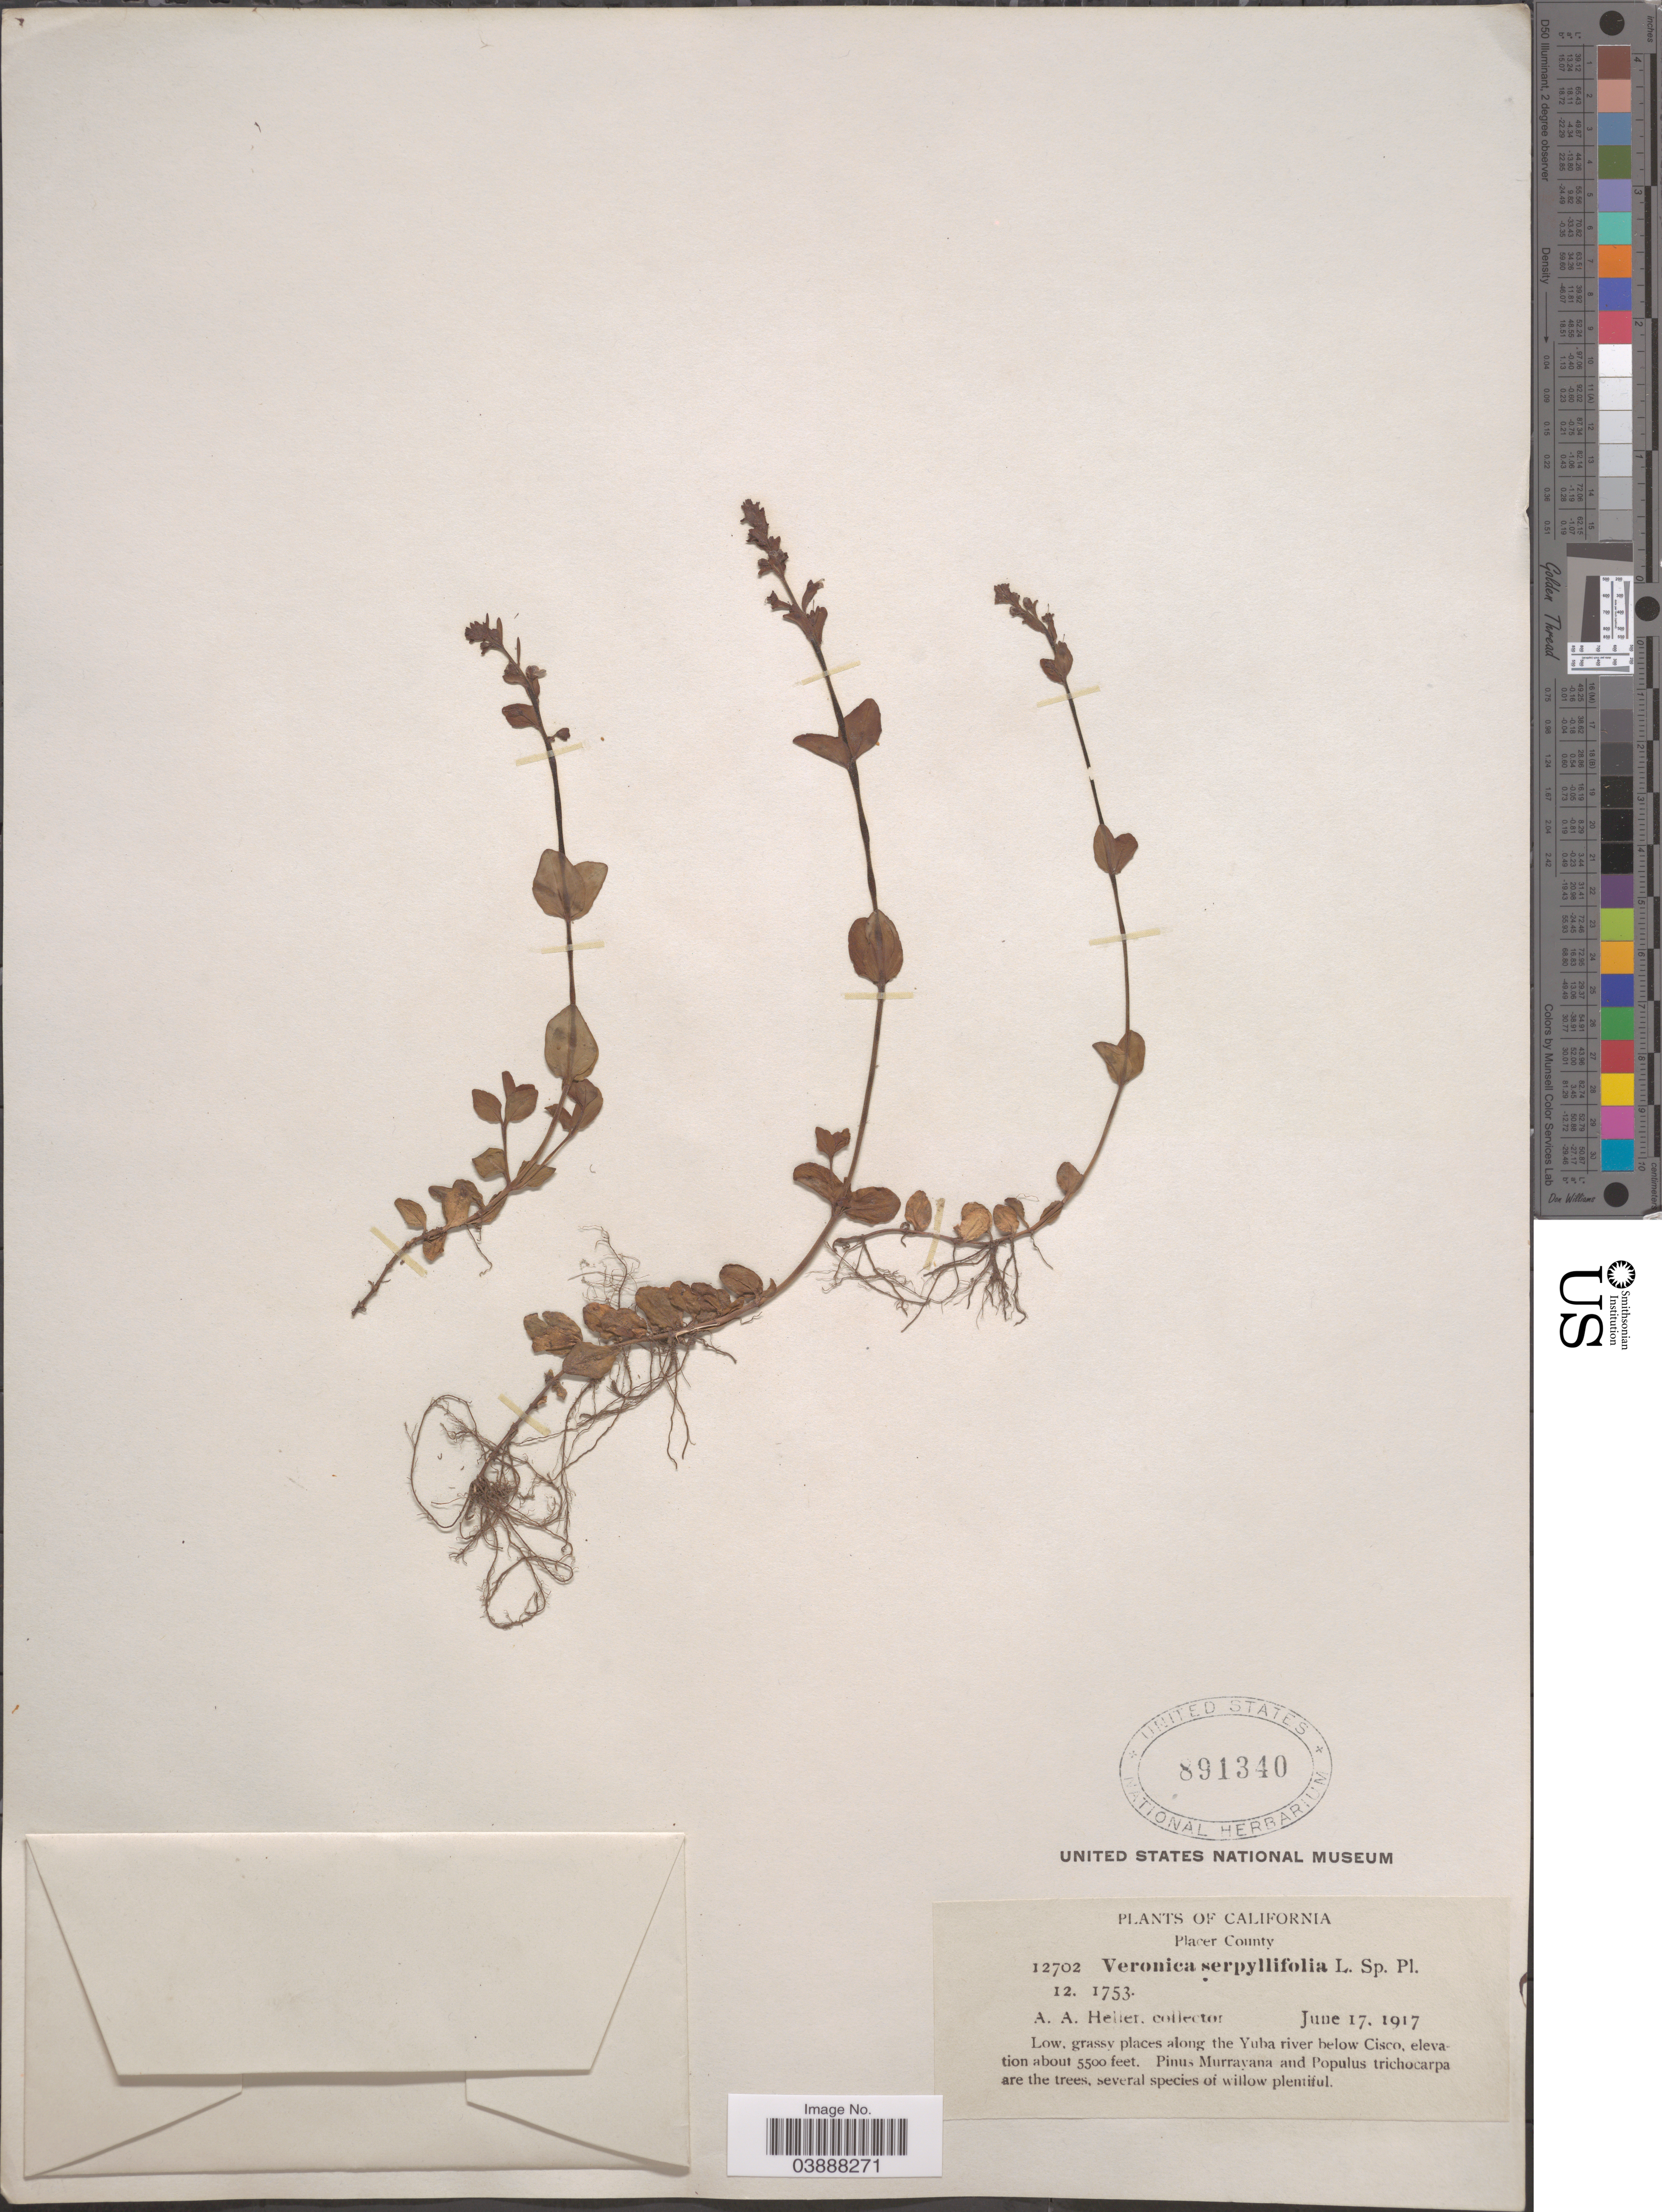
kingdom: Plantae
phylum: Tracheophyta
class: Magnoliopsida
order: Lamiales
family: Plantaginaceae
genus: Veronica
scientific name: Veronica serpyllifolia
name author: L.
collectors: A. A. Heller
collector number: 12702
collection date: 1917-06-17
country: United States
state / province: California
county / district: Placer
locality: Placer County. Along the Yuba river below Cisco.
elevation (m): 1676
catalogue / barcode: US 891340